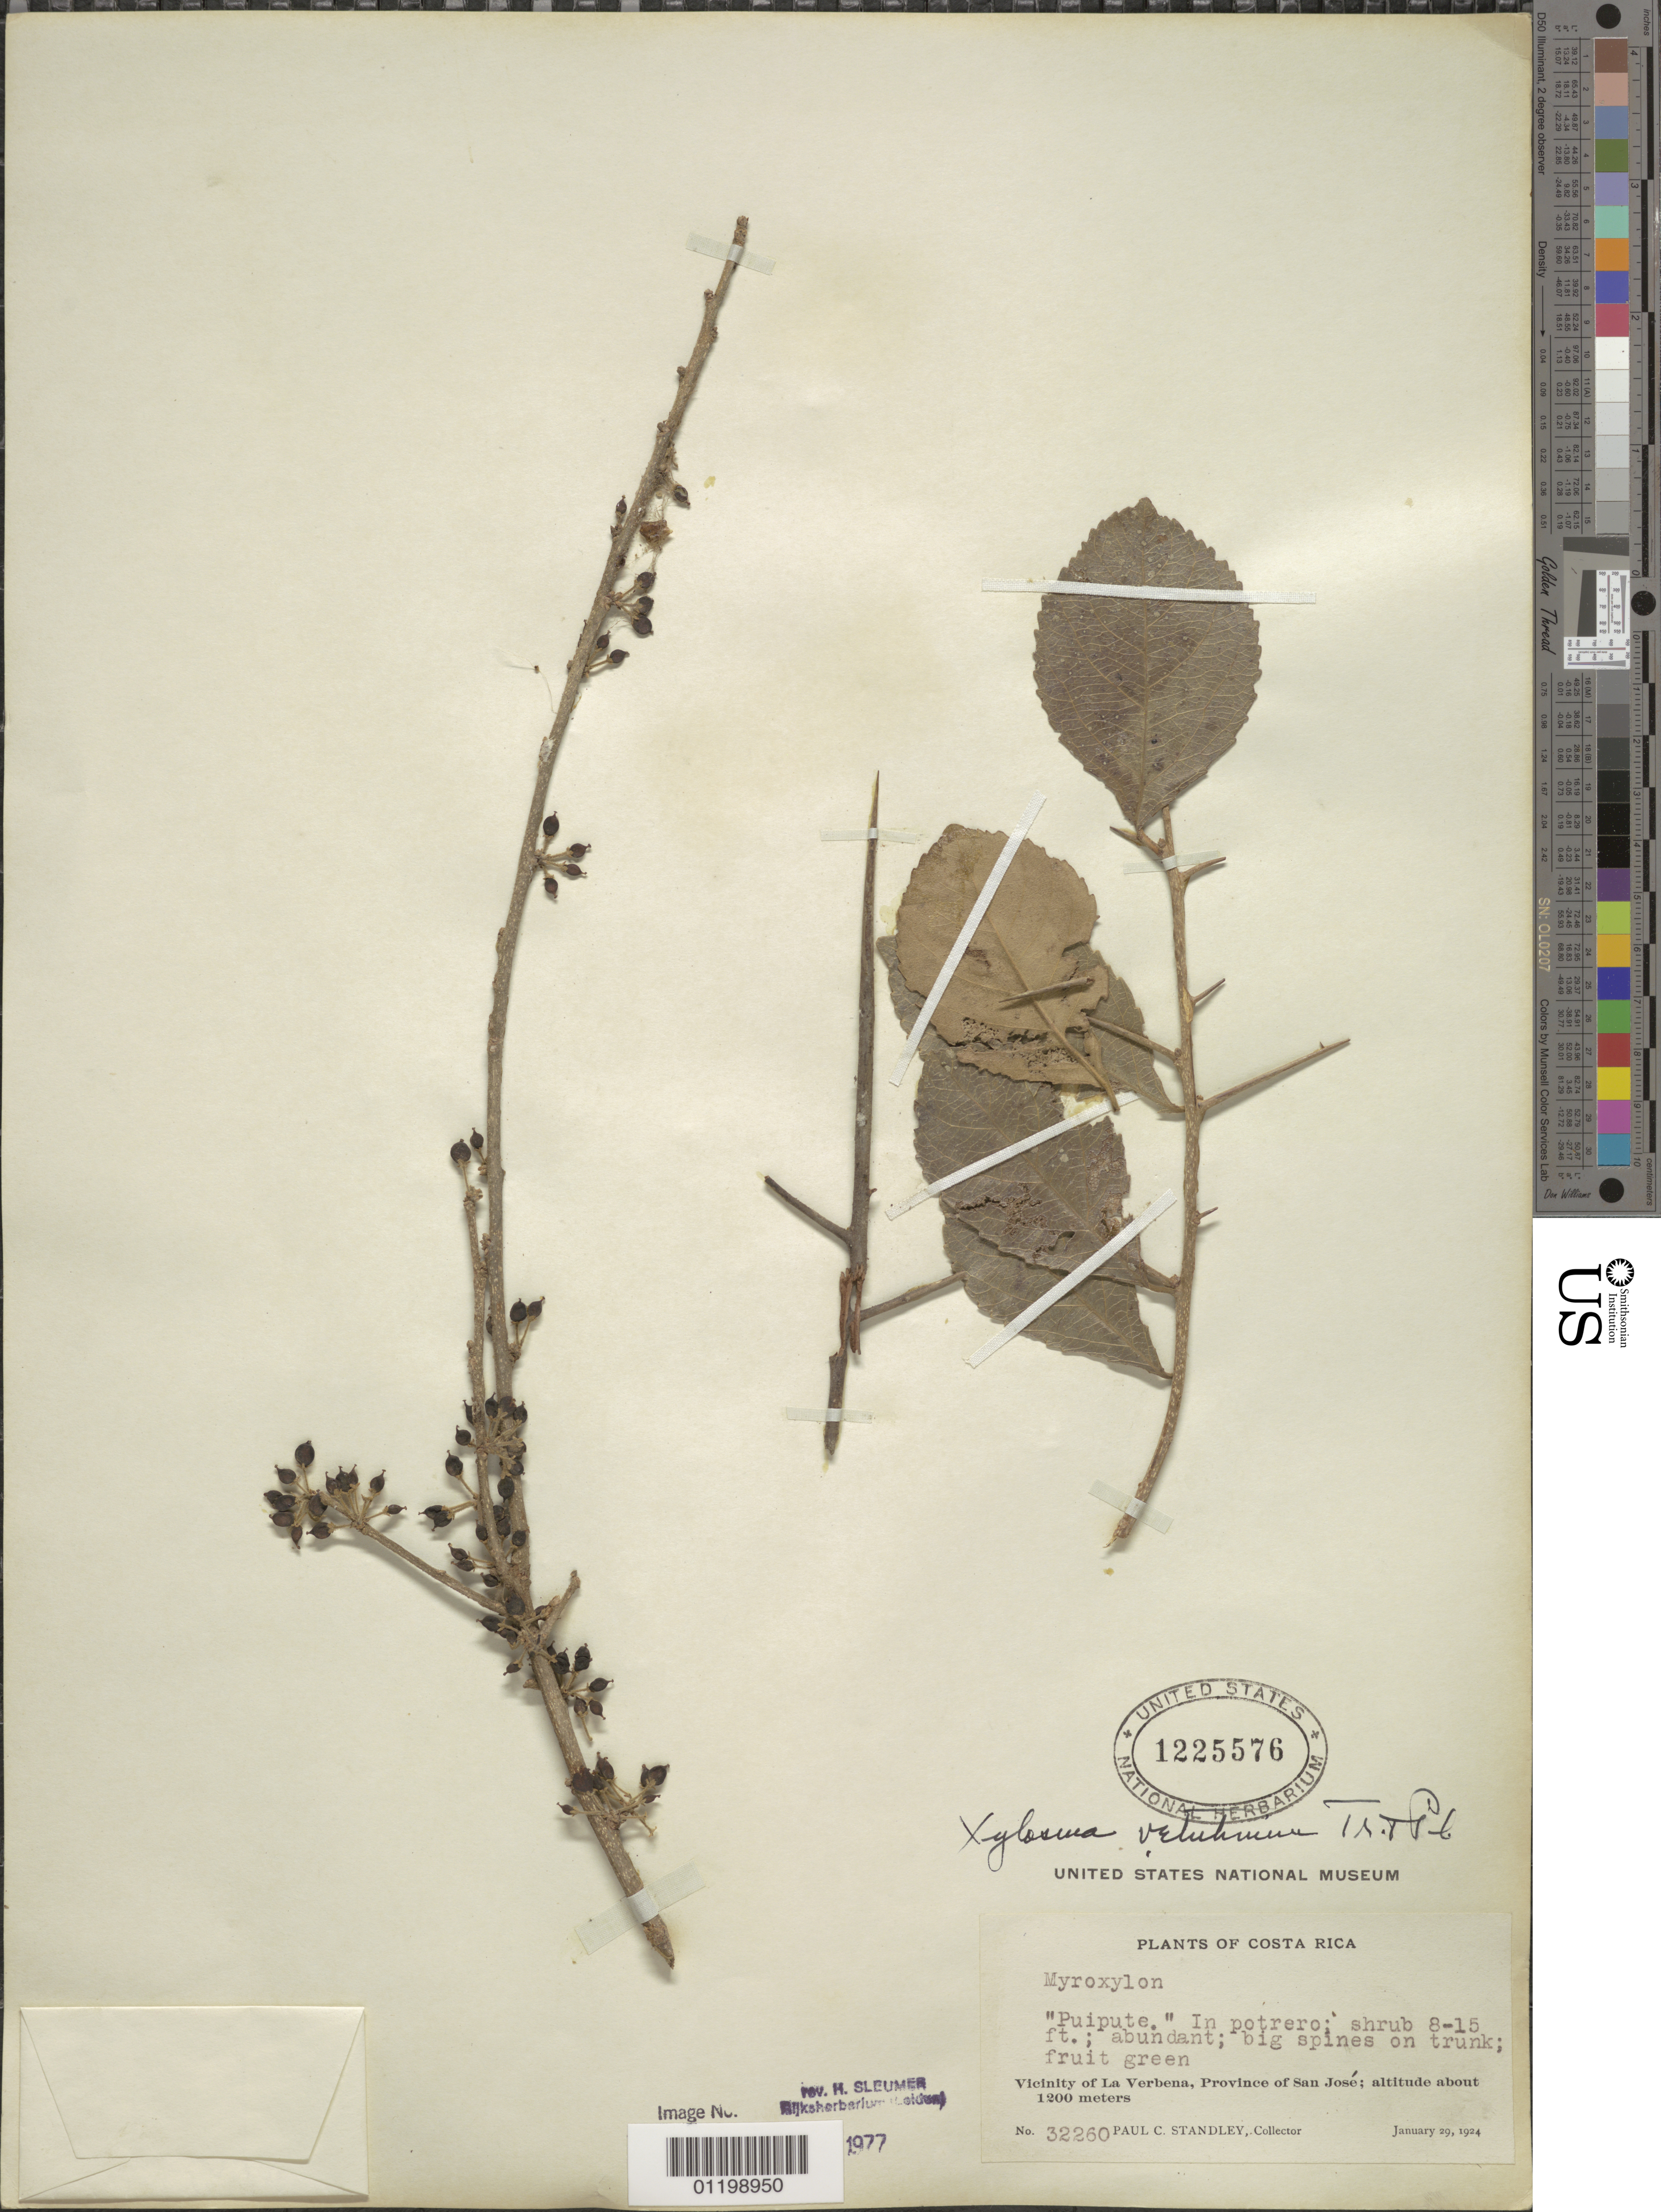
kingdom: Plantae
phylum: Tracheophyta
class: Magnoliopsida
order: Malpighiales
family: Salicaceae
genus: Xylosma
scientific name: Xylosma velutina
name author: (Tul.) Triana & Planch.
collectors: P. C. Standley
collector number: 32260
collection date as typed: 29 Jan 1924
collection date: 1924-01-29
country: Costa Rica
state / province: San José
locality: Vicinity of Escasú.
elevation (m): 1250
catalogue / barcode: US 1225576